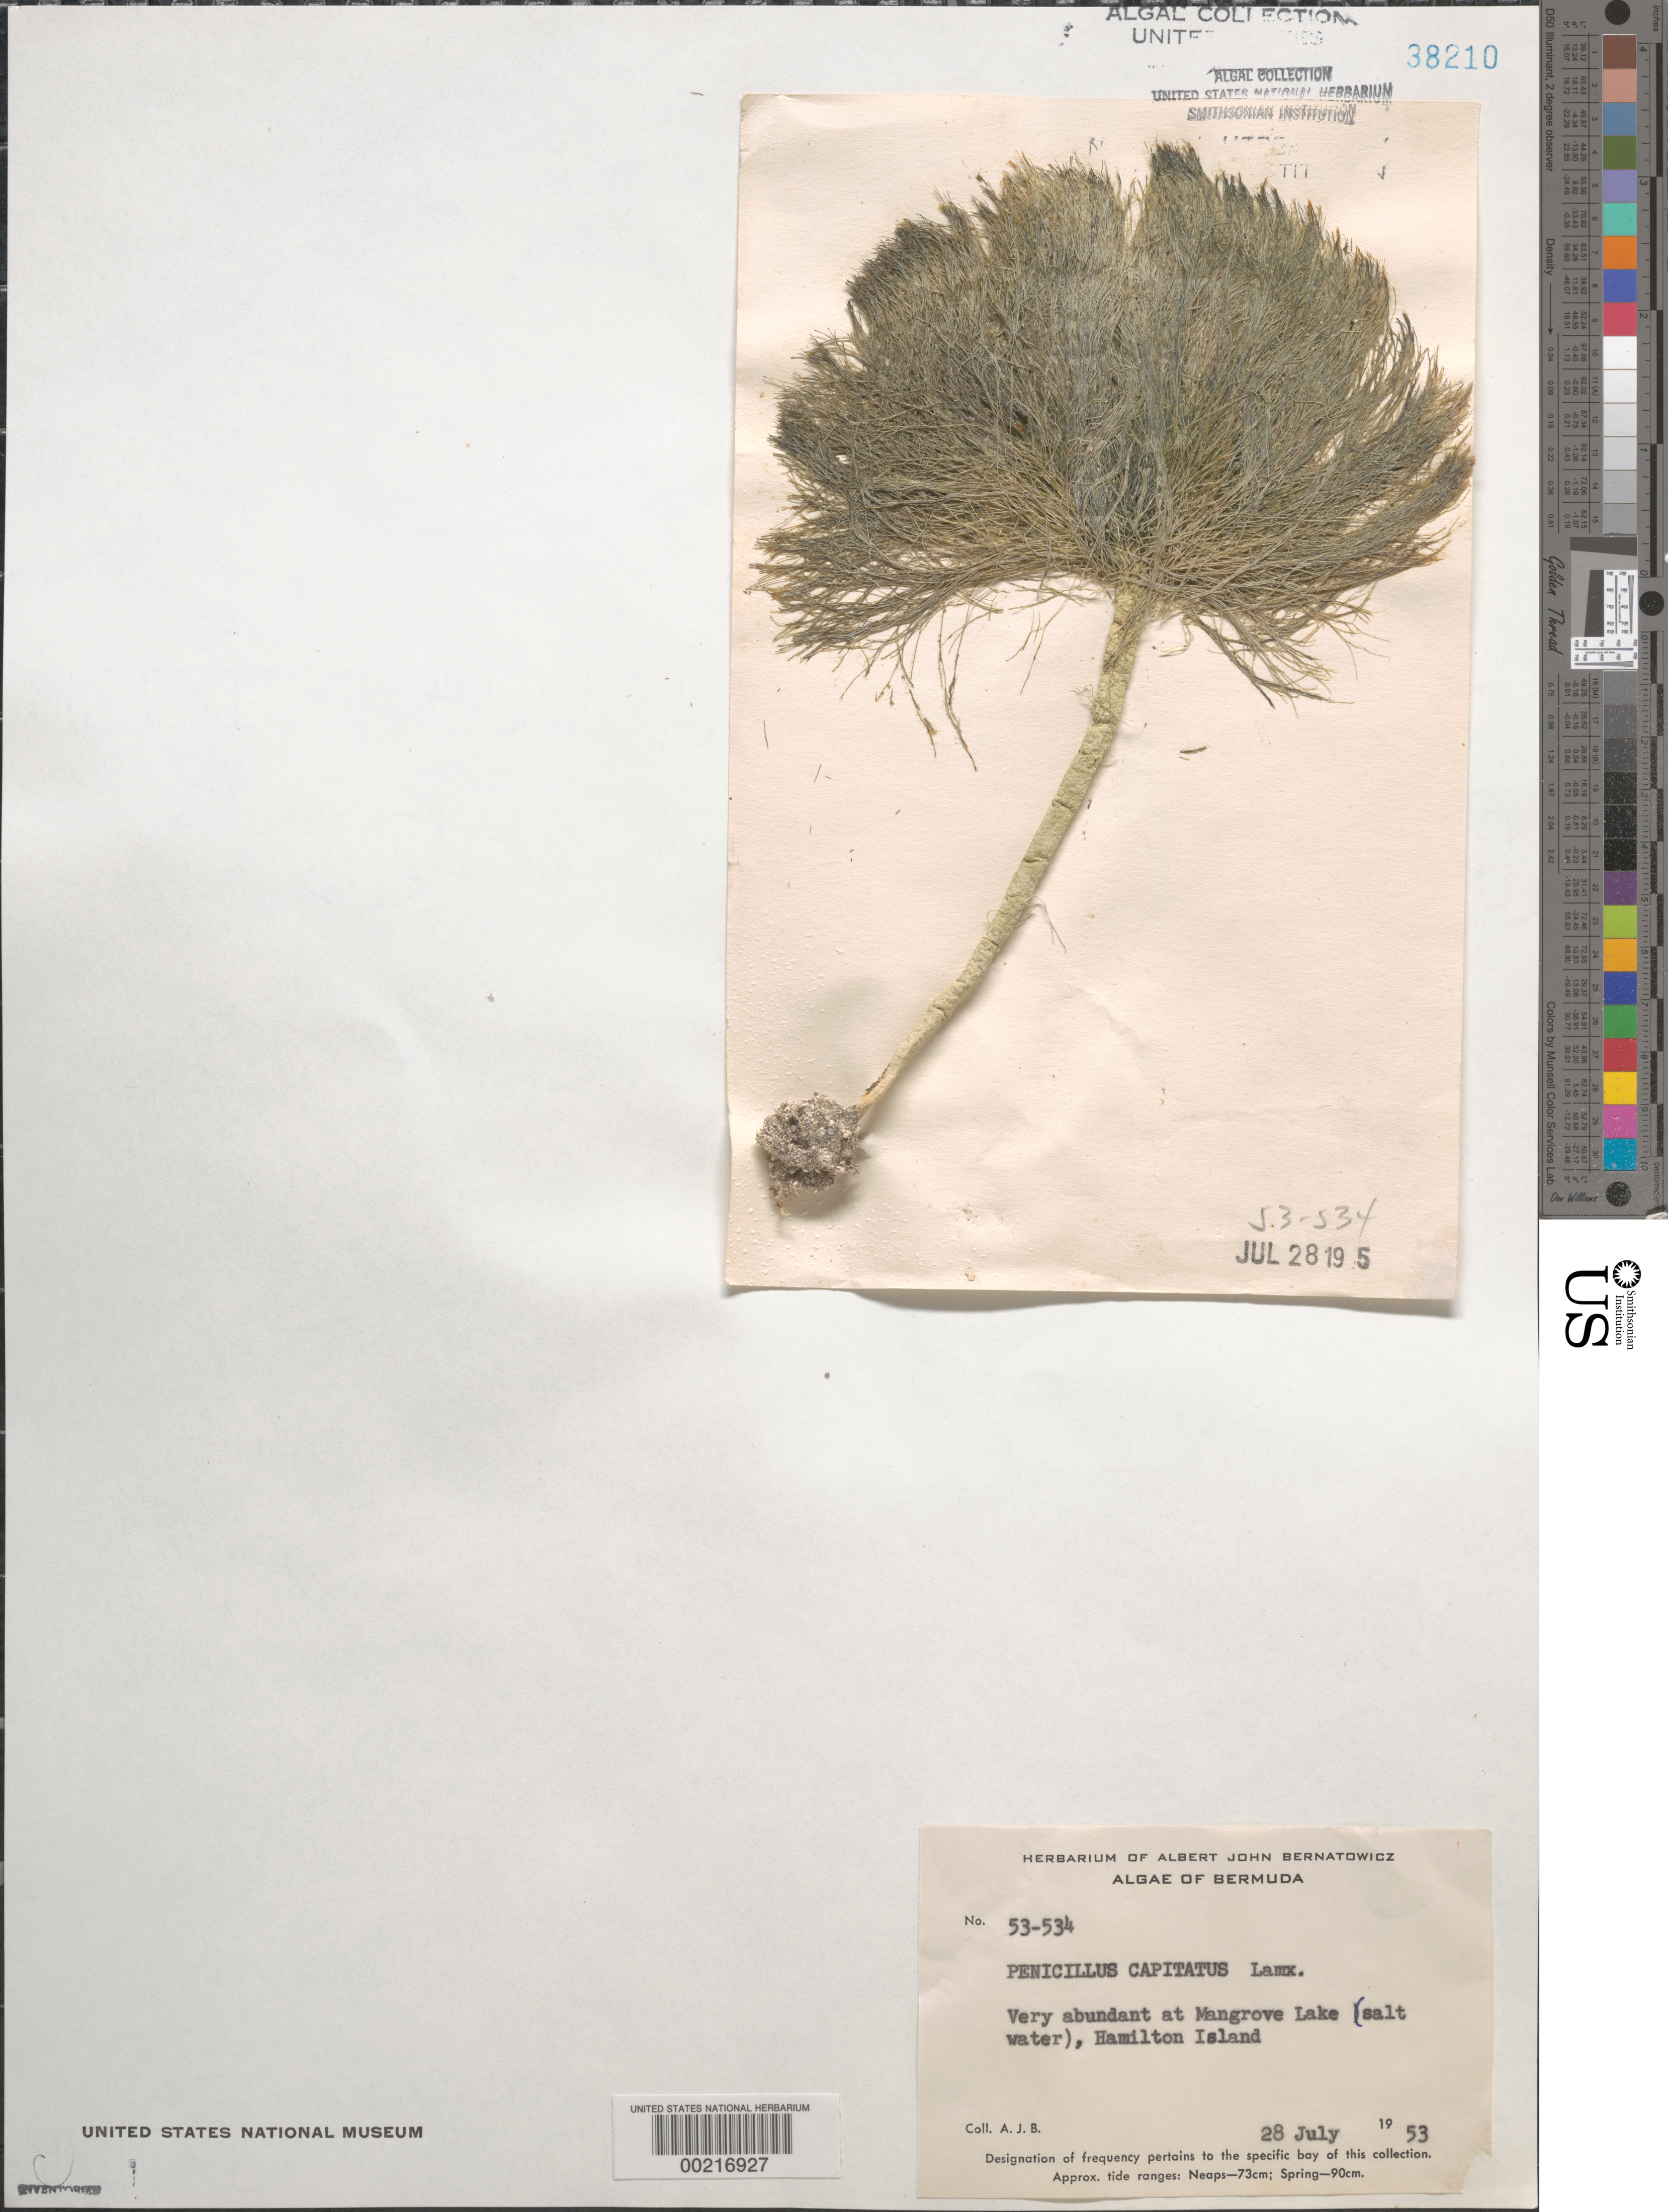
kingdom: Plantae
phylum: Chlorophyta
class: Ulvophyceae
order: Bryopsidales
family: Udoteaceae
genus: Penicillus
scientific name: Penicillus capitatus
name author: Lam.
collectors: A. Bernatowicz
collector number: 53-534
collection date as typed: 28 Jul 1953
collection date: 1953-07-28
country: Bermuda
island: Bermuda Island (Hamilton Island)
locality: Mangrove Lake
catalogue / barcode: US 38210